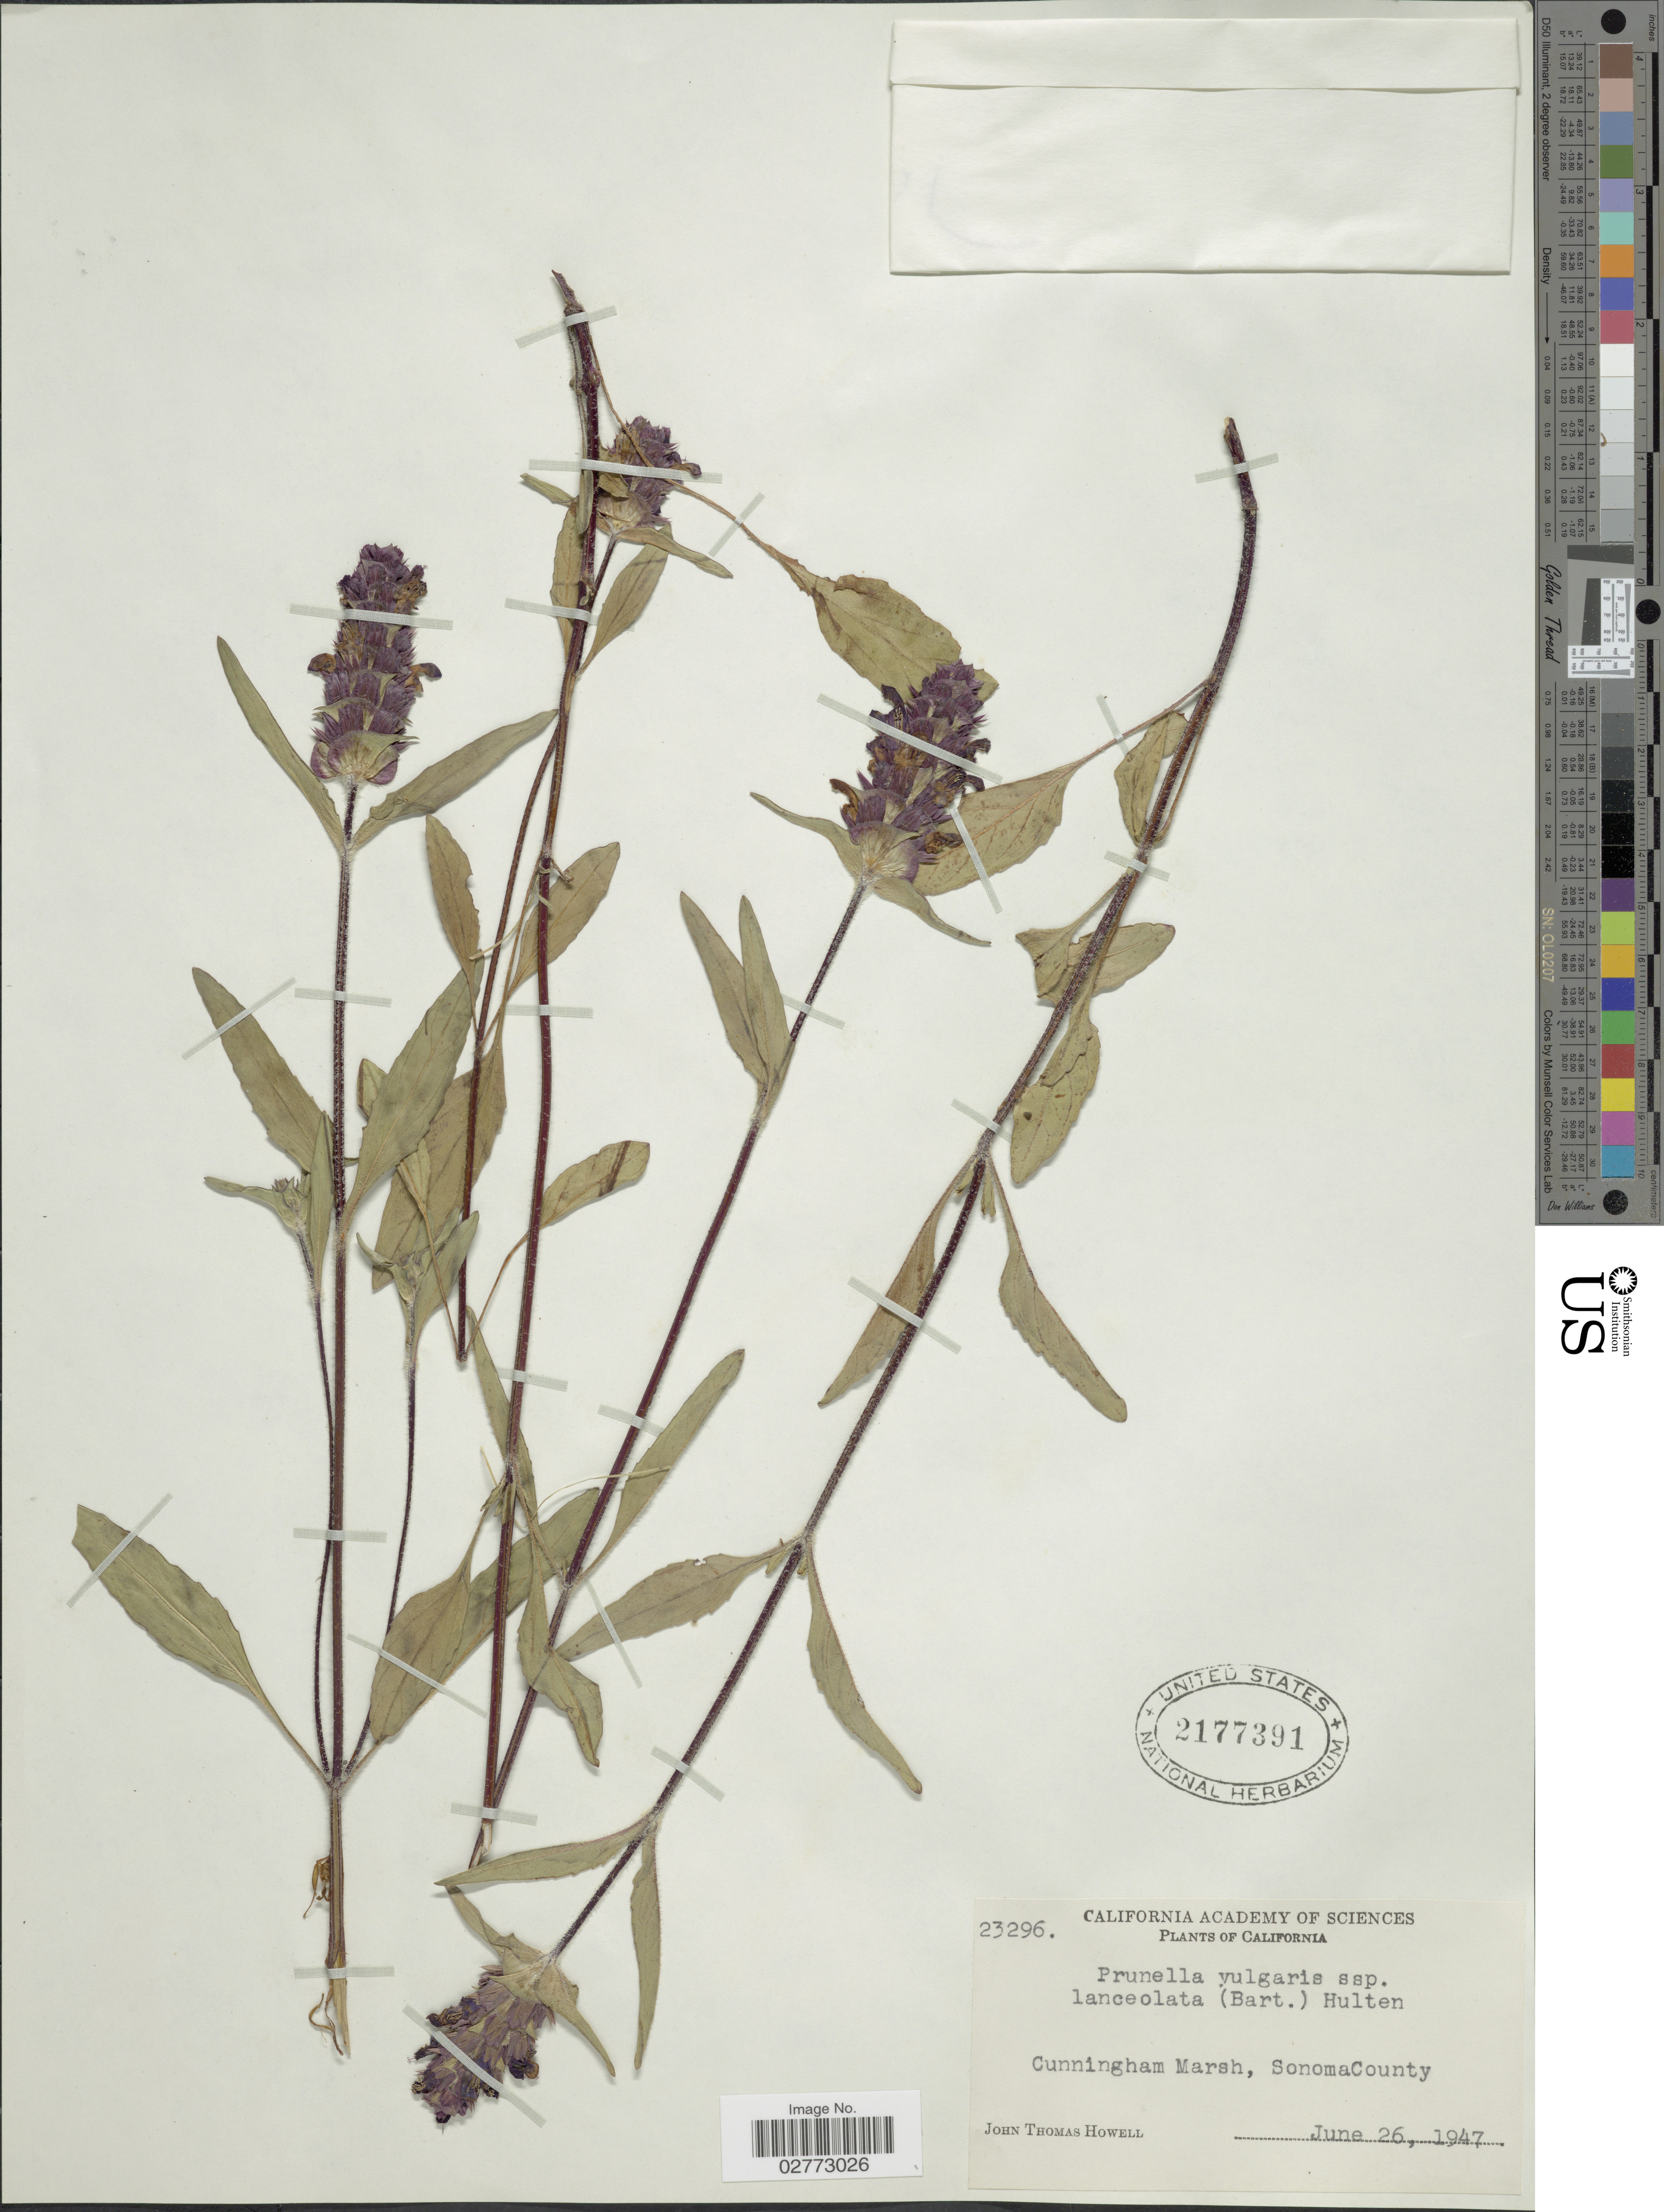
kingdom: Plantae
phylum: Tracheophyta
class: Magnoliopsida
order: Lamiales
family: Lamiaceae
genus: Prunella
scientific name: Prunella vulgaris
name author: L.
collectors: J. T. Howell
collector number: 23296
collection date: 1947-06-26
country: United States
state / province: California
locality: Cunningham Marsh, SonomaCounty.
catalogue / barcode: US 2177391